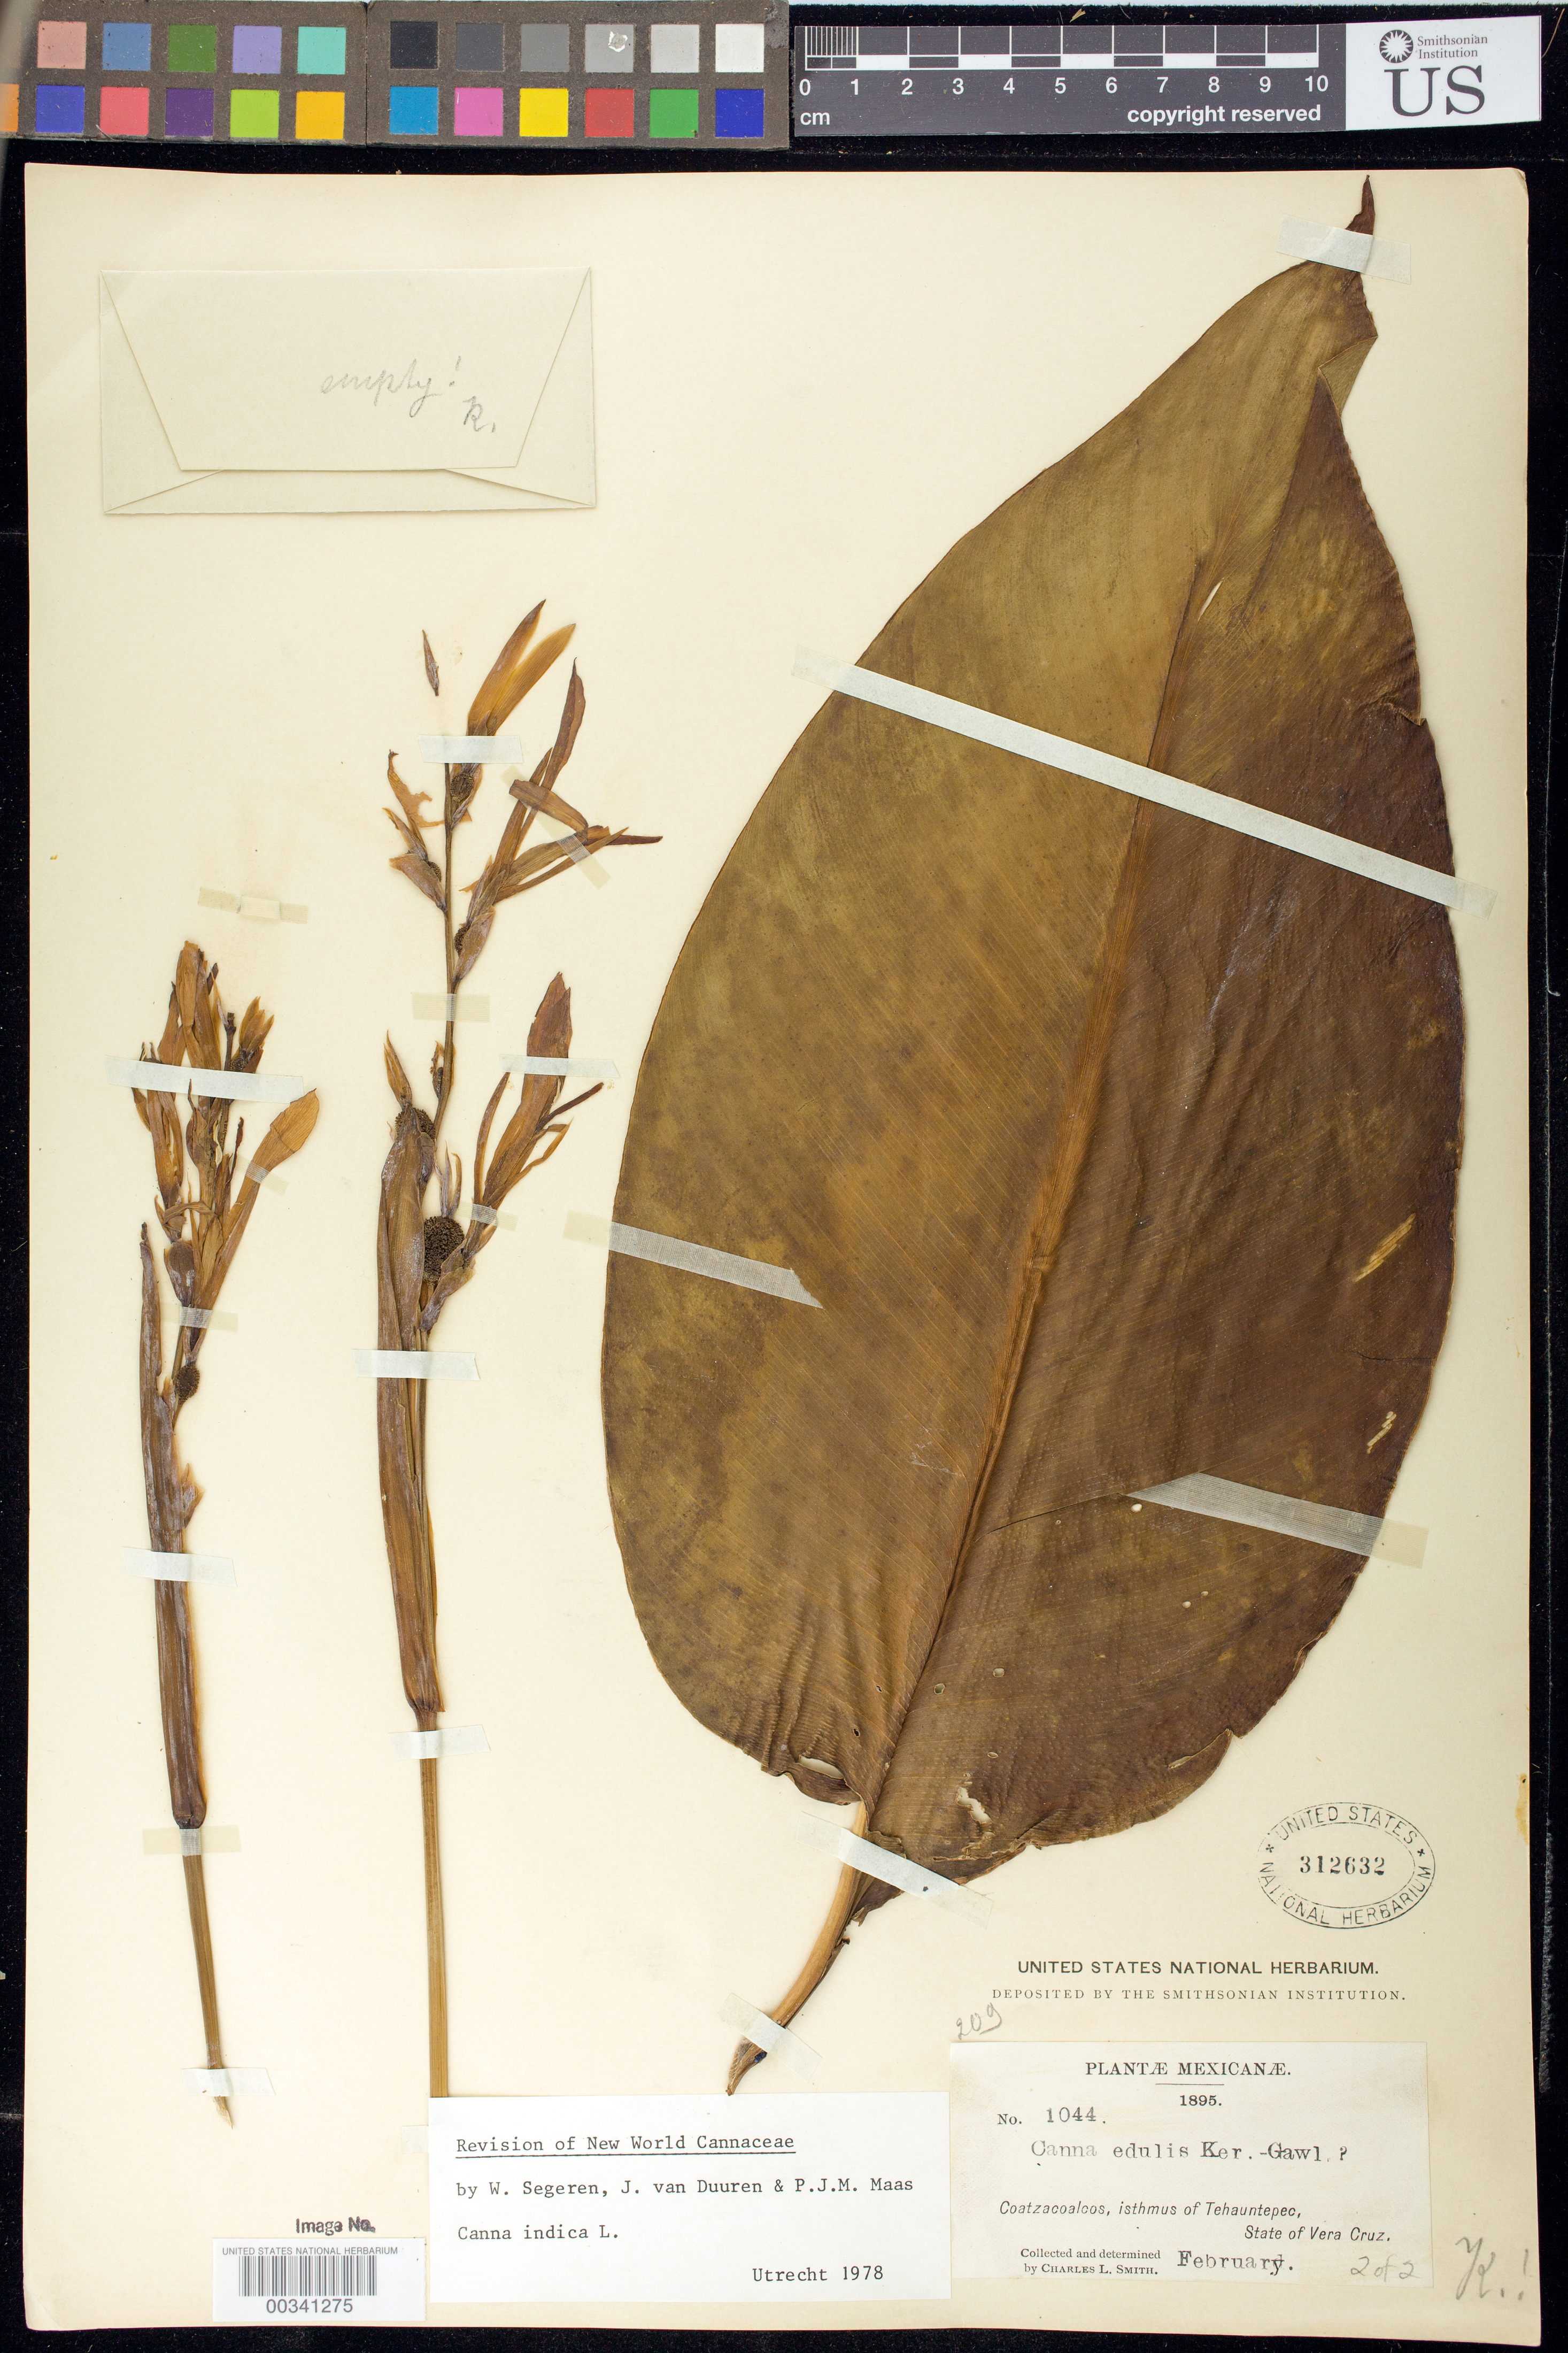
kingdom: Plantae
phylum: Tracheophyta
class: Liliopsida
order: Zingiberales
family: Cannaceae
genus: Canna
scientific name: Canna indica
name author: L.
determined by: Segeren, W.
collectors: C. L. Smith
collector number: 1044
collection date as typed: Feb 1895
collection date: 1895-02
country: Mexico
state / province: Veracruz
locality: Coatzacoalcos, Isthmus of Tehuantepec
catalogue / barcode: US 312632